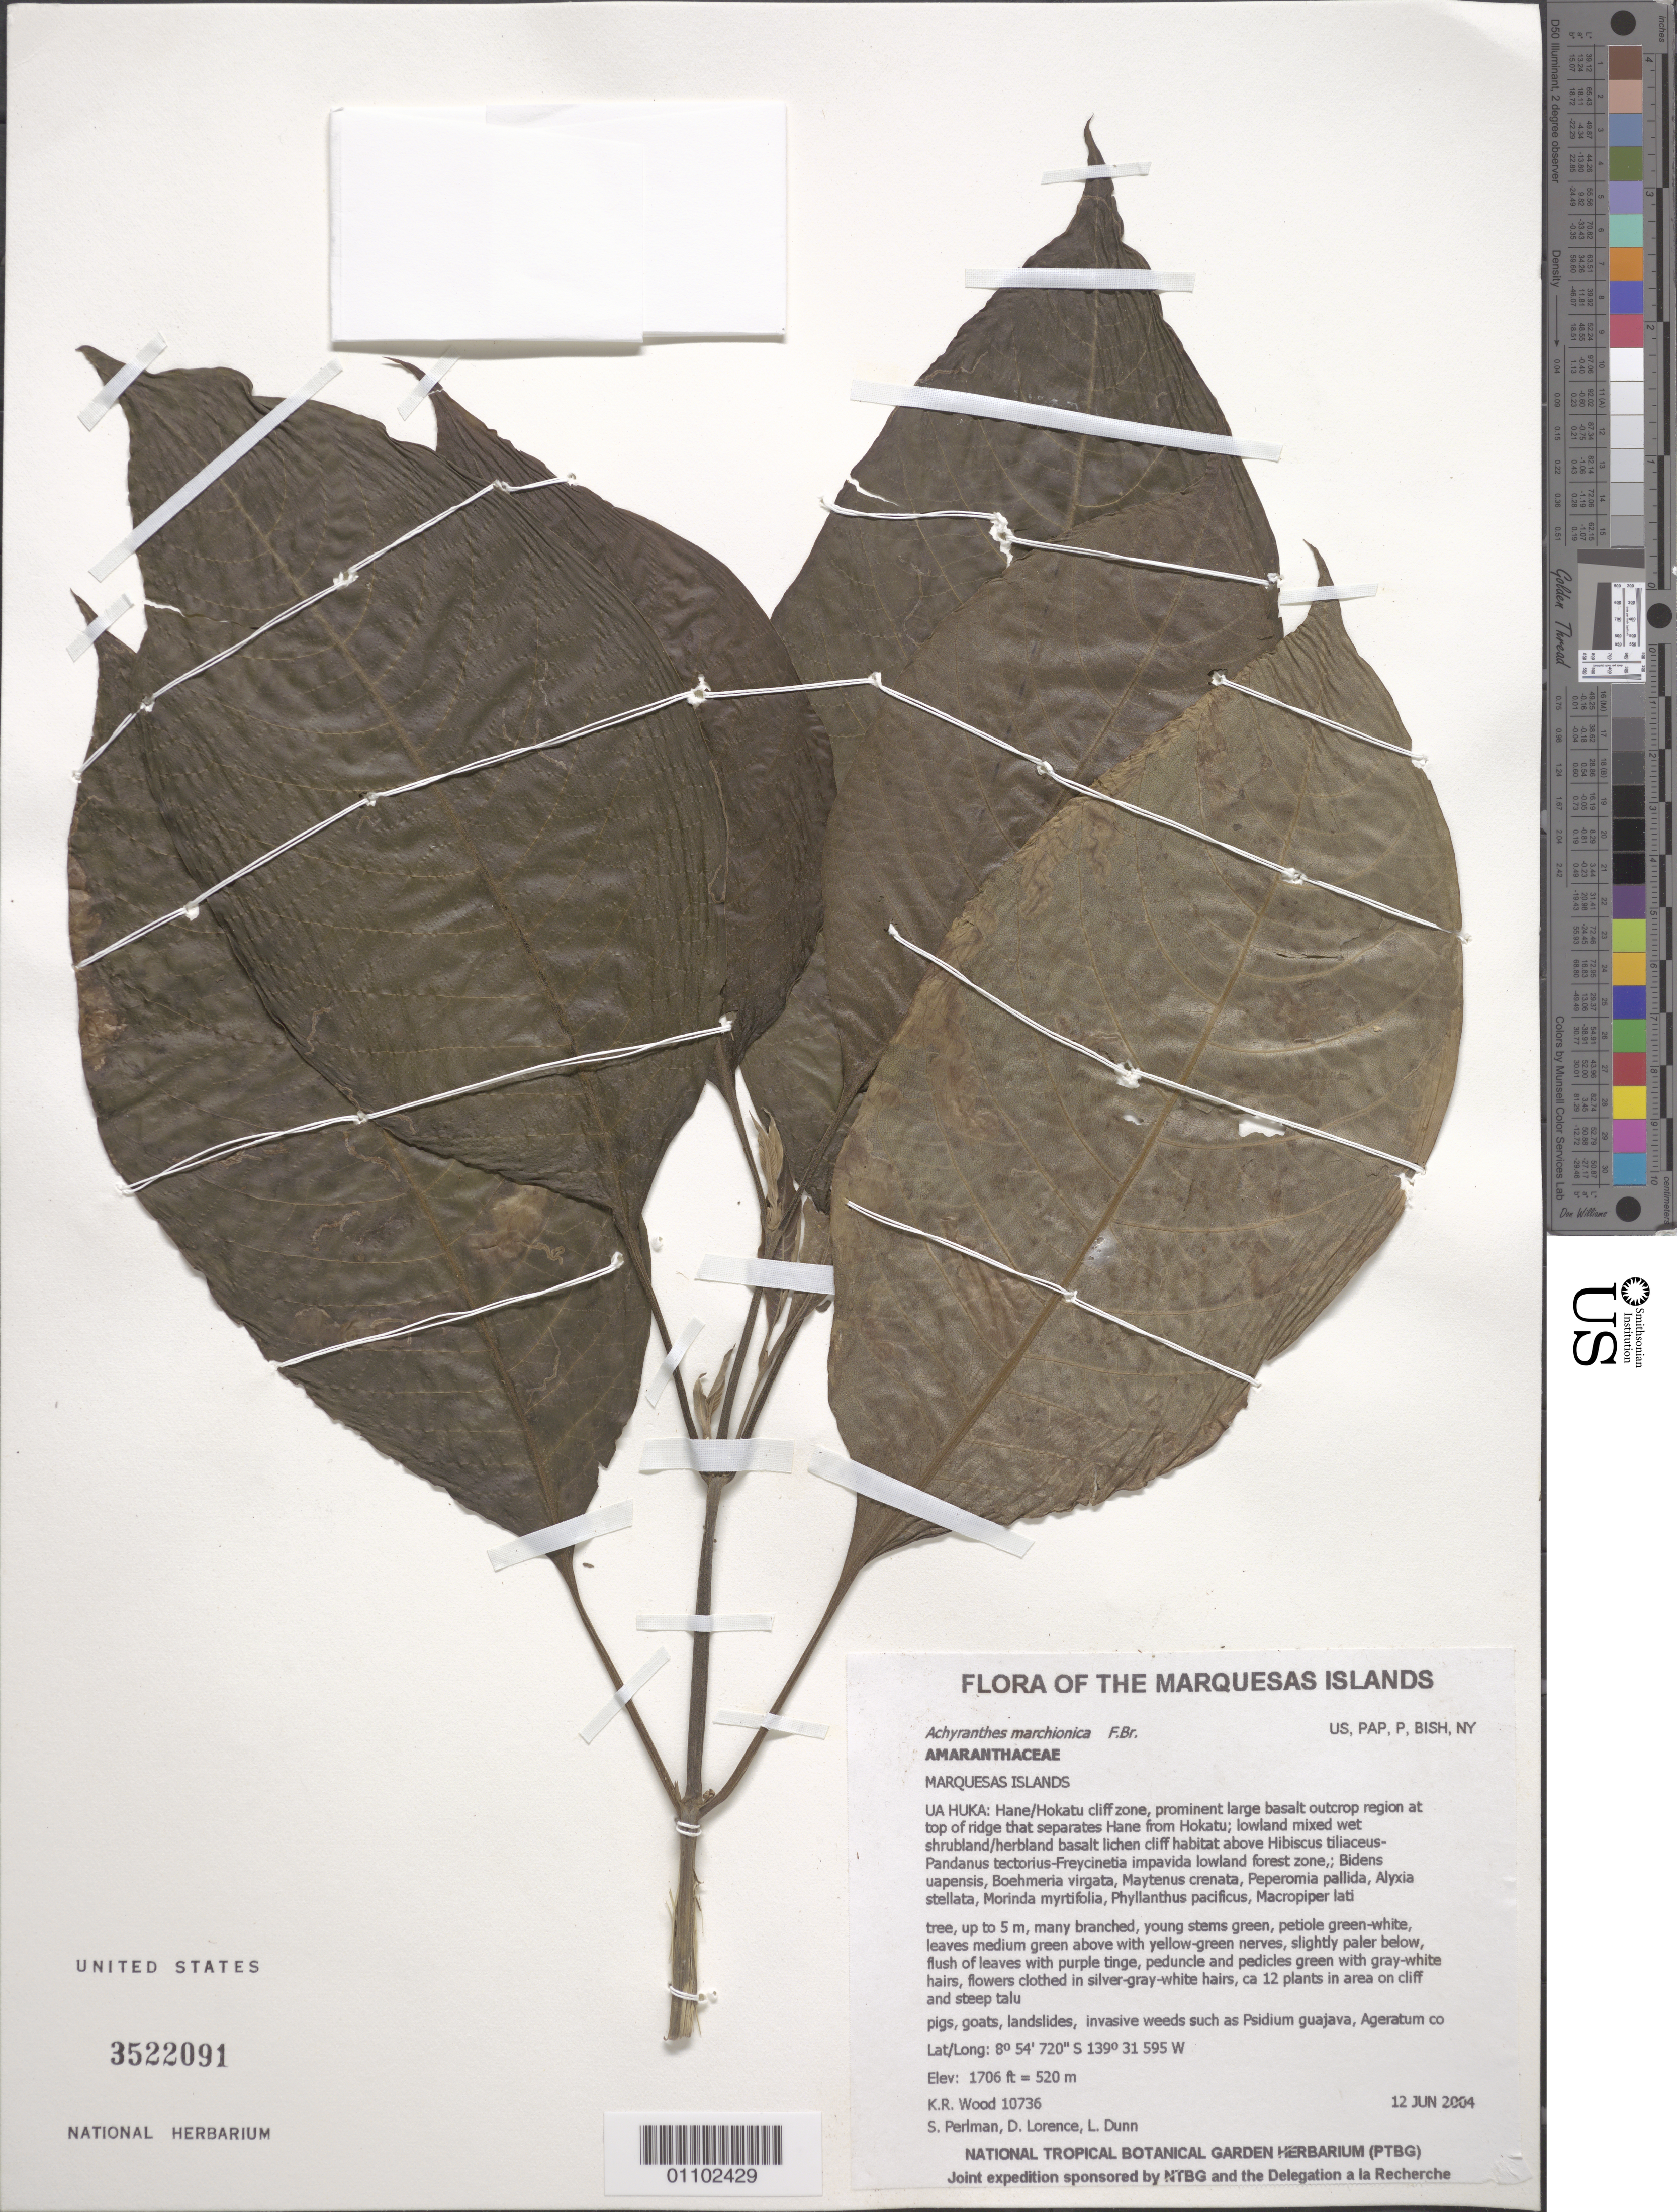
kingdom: Plantae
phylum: Tracheophyta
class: Magnoliopsida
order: Caryophyllales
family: Amaranthaceae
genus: Achyranthes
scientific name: Achyranthes marchionica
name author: F. Br.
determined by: Lorence, David H., (PTBG), National Tropical Botanical Garden (UNITED STATES)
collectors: K. R. Wood, S. P. Perlman, D. Lorence & L. Dunn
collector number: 10736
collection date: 2004-06-12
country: French Polynesia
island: Ua Huka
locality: Hane/Hokatu cliff zone, prominent large basalt outcrop region at top of ridge that separates Hane from Hokatu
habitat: Lowland mixed wet shrubland/herbland basalt lichen cliff habitat above Hibiscus tiliaceus-Pandanus tectorius-Freycinetia impavida lowland forest zone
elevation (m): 520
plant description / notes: Pigs, goats, landslides, invasive weeds such as Psidium guajava, Ageratum conyzoides, Zingiber zerumbet, Paspalum conjugatum, Coffea arabica, Oplismenus compositus, and Kyllinga brevifolia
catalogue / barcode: US 3522091